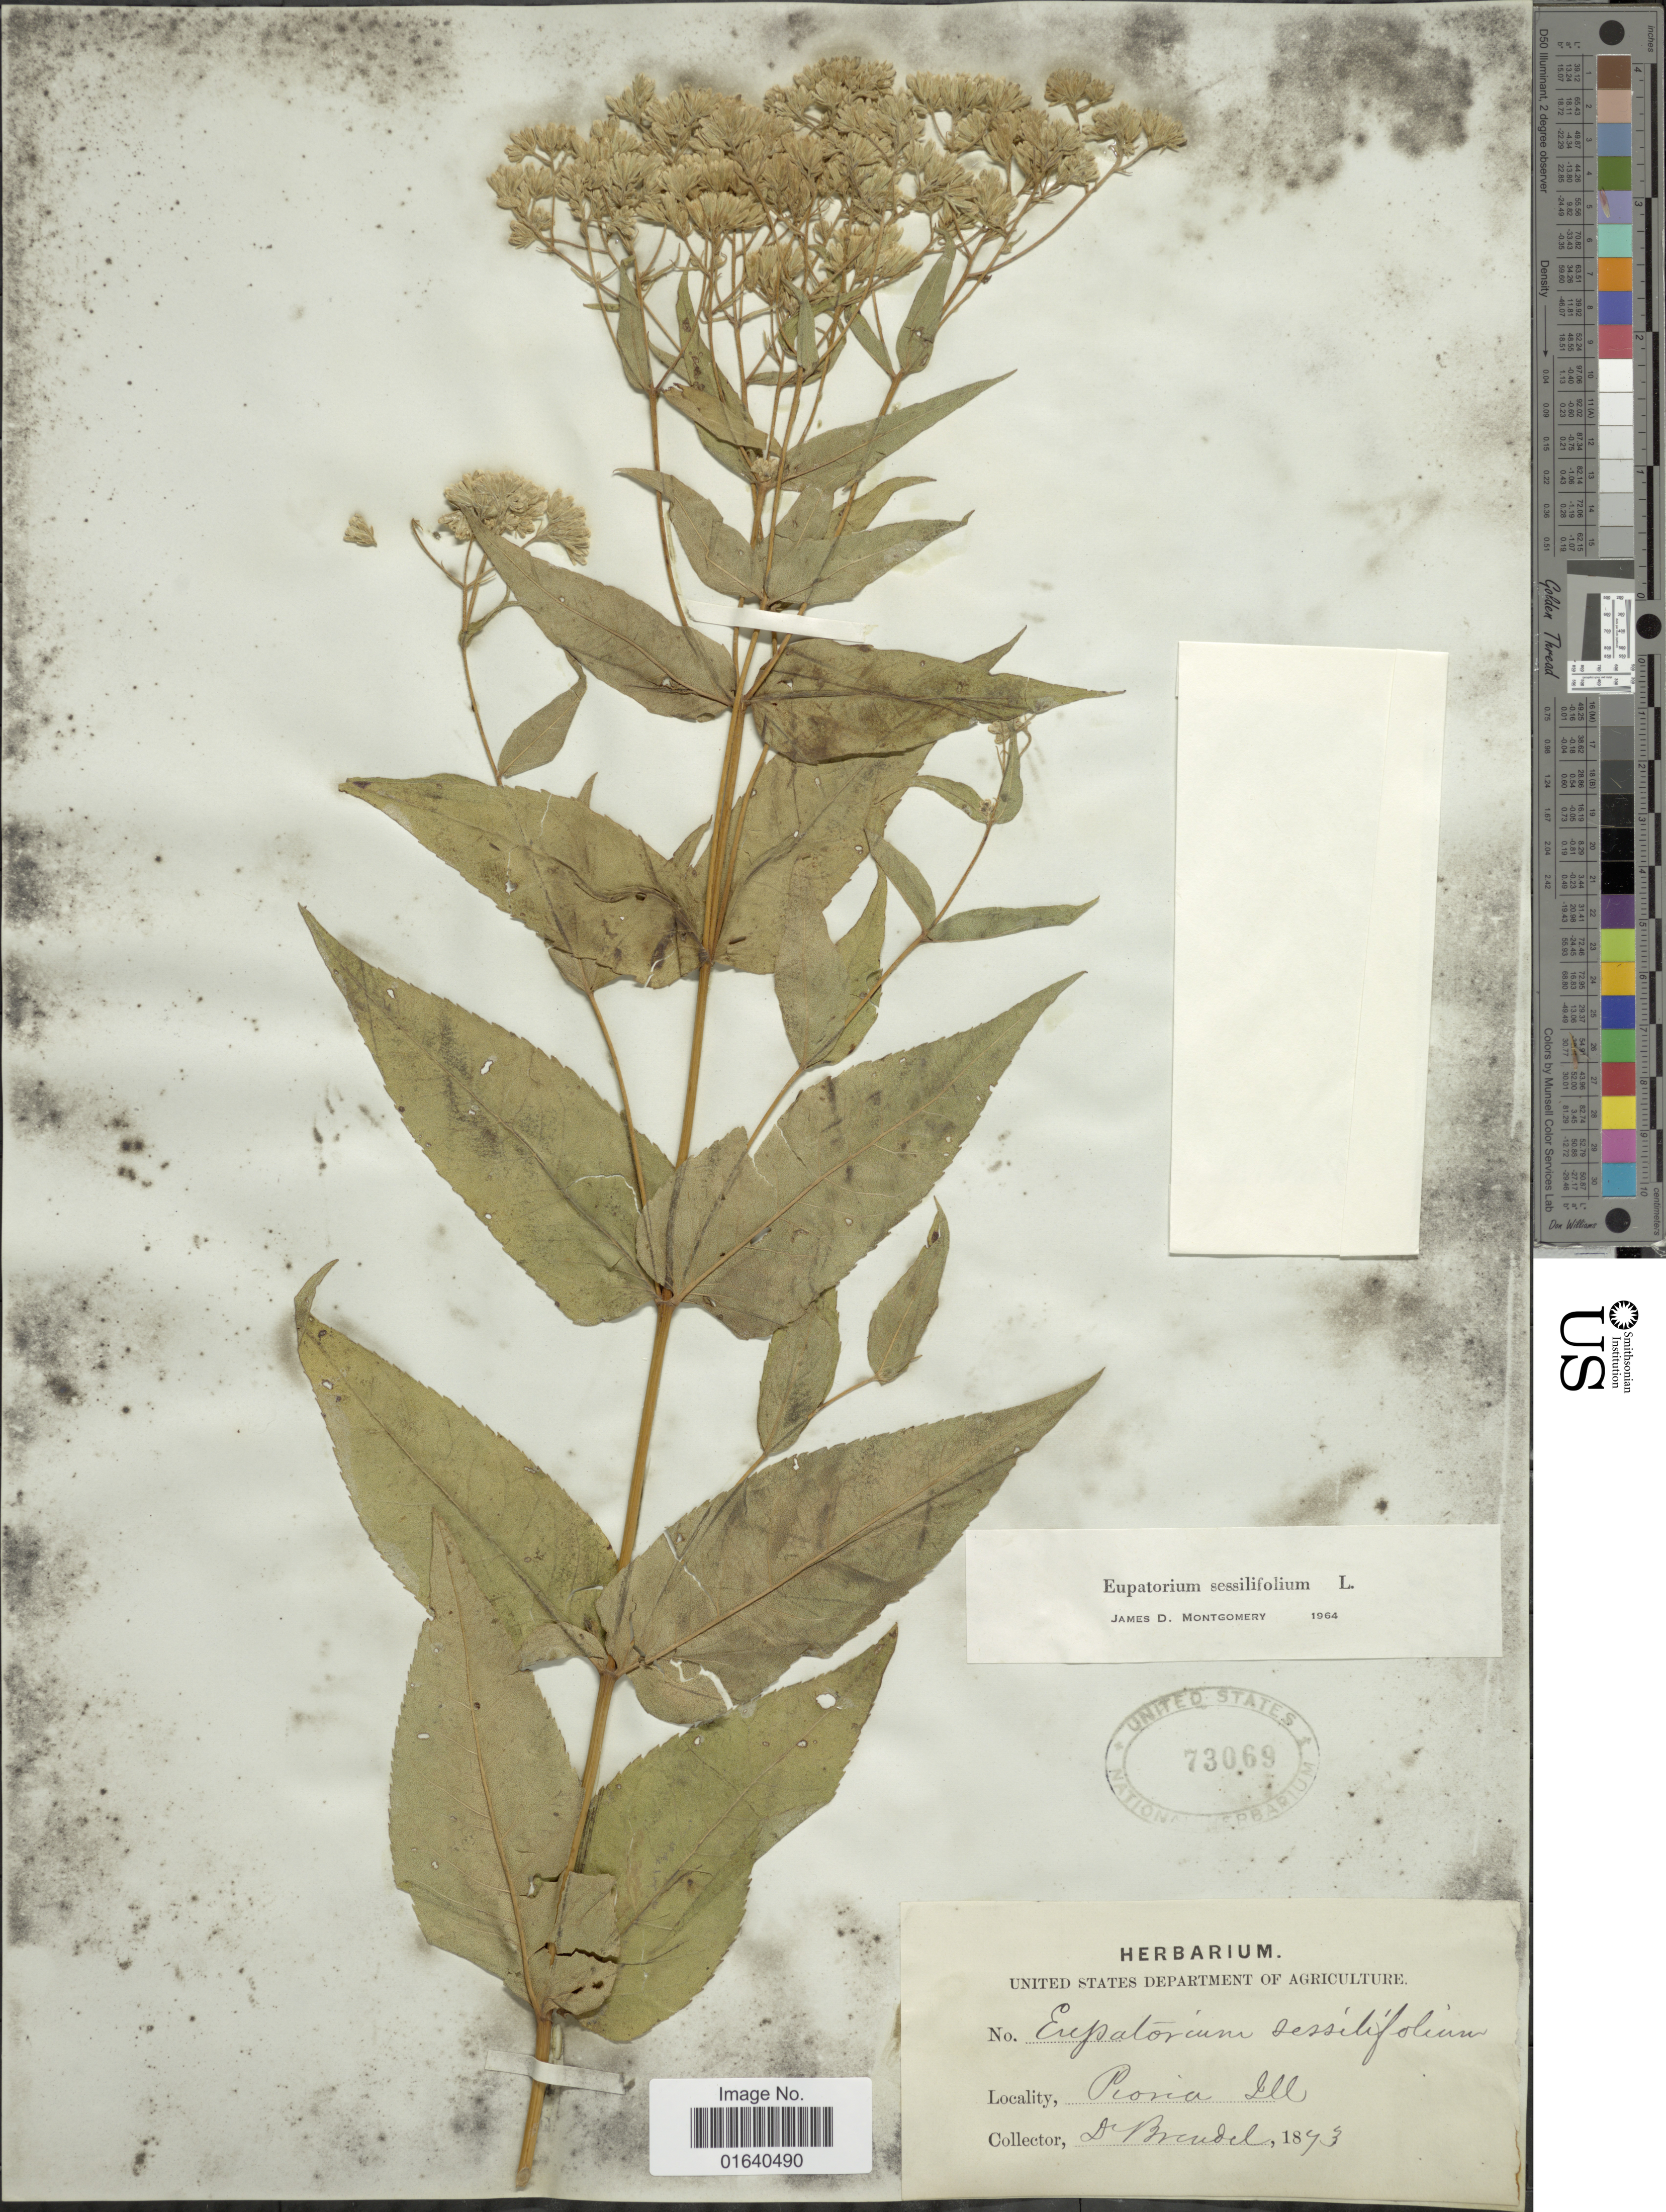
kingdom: Plantae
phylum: Tracheophyta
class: Magnoliopsida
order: Asterales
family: Asteraceae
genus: Eupatorium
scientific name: Eupatorium sessilifolium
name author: L.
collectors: -. Brendel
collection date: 1873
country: United States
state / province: Illinois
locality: Peoria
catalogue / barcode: US 73069